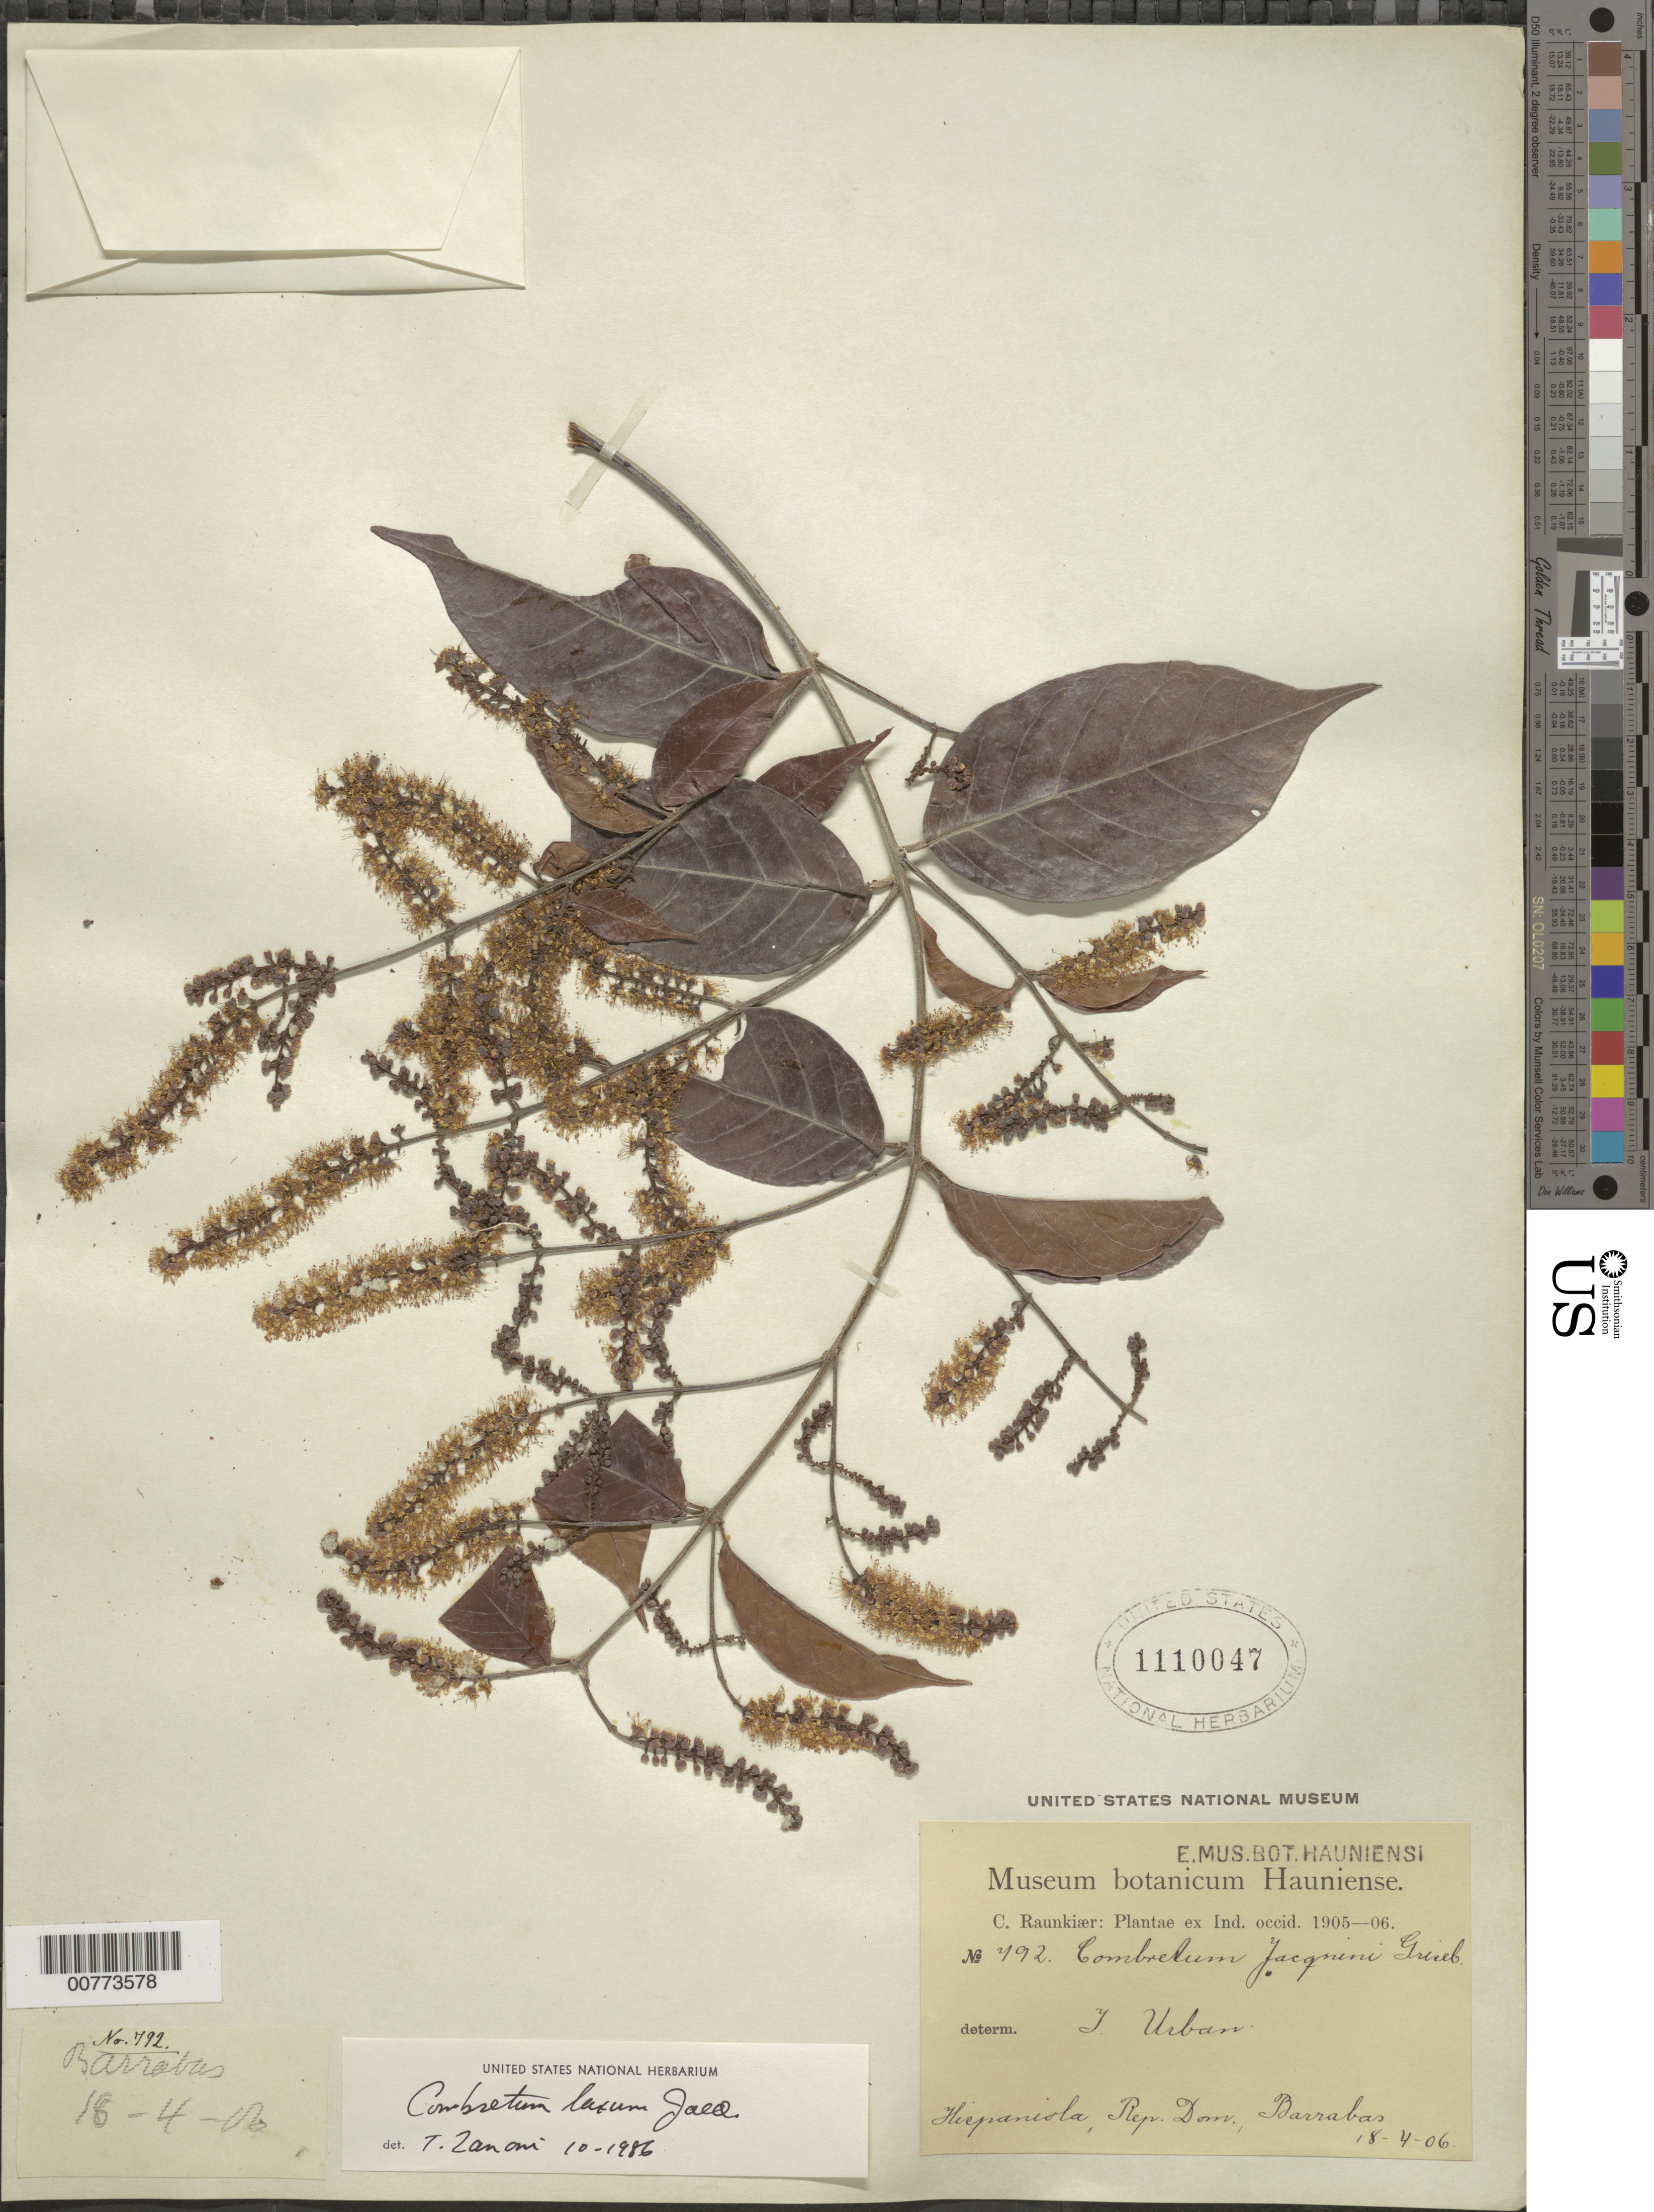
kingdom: Plantae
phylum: Tracheophyta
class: Magnoliopsida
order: Myrtales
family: Combretaceae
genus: Combretum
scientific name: Combretum laxum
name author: Jacq.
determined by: Zanoni, T. A., (NY), New York Botanical Garden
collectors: C. C. Raunkiaer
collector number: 792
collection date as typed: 18 Apr 1906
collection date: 1906-04-18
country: Dominican Republic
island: Hispaniola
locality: Barrabas.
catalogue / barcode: US 1110047